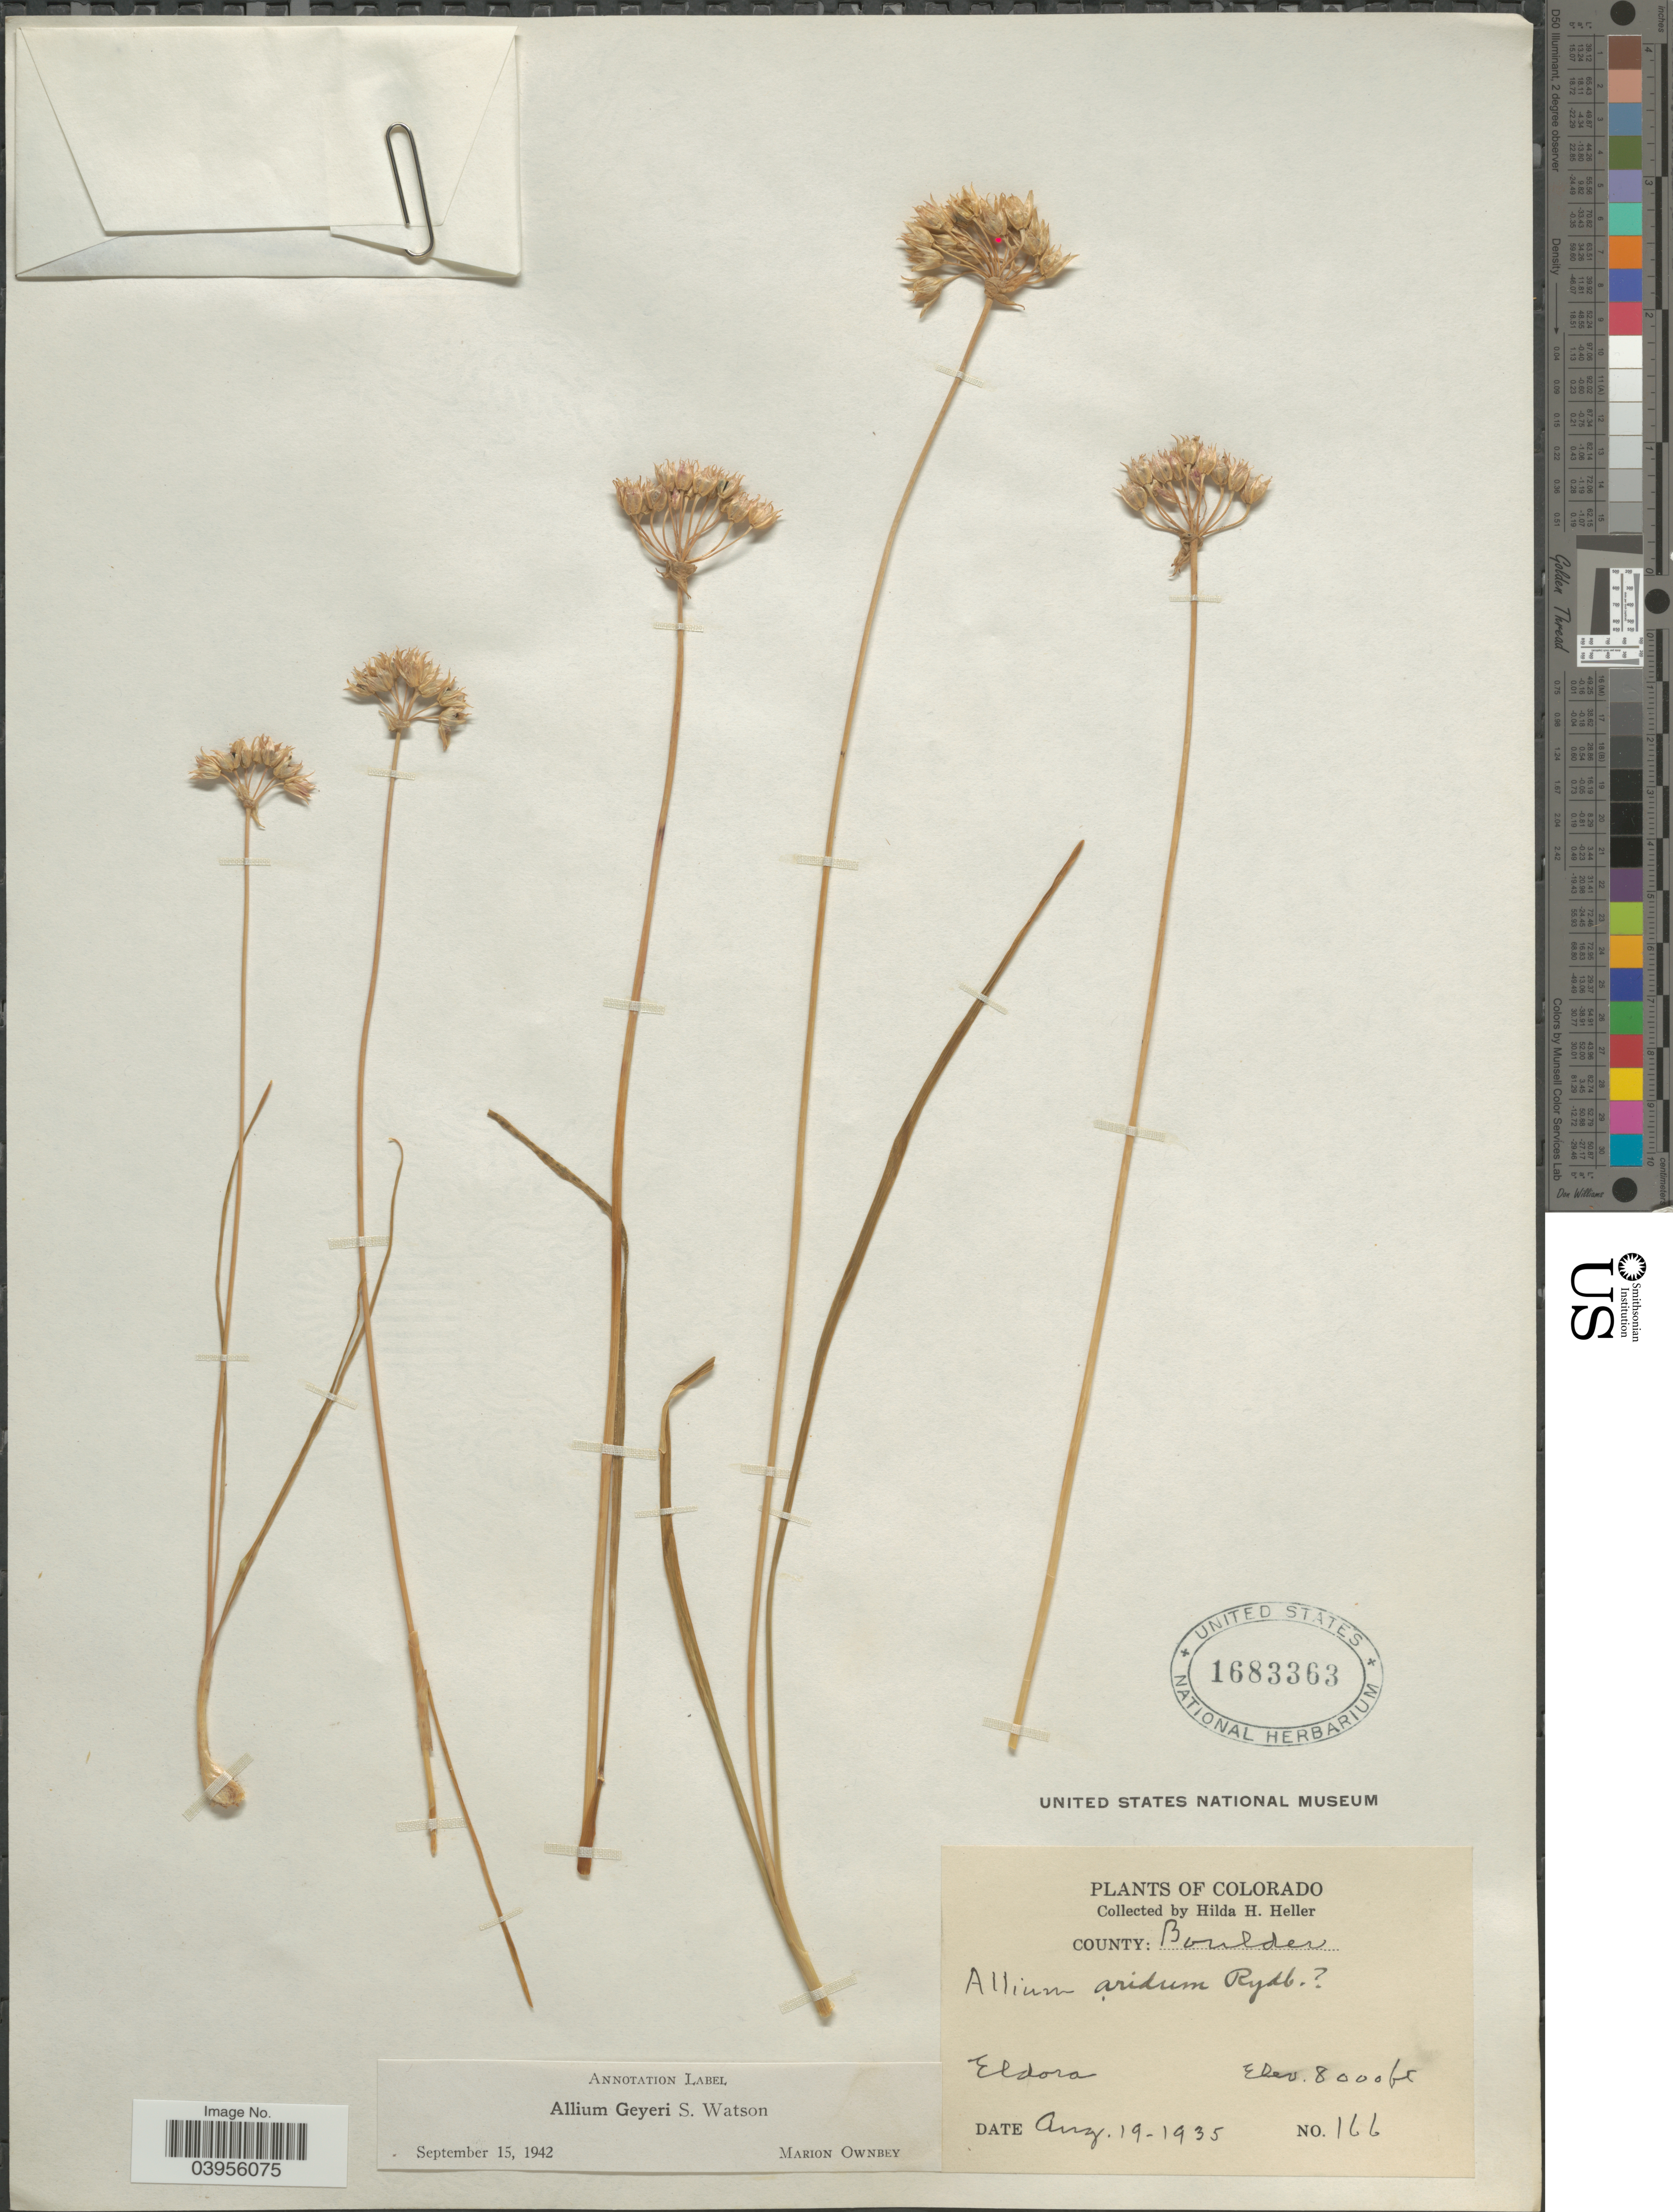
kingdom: Plantae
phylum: Tracheophyta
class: Liliopsida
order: Asparagales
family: Amaryllidaceae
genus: Allium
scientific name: Allium geyeri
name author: S. Watson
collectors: H. H. Heller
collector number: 166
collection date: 1935-08-19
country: United States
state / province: Colorado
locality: County: Boulder. Eldora.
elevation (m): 2438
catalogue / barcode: US 1683363